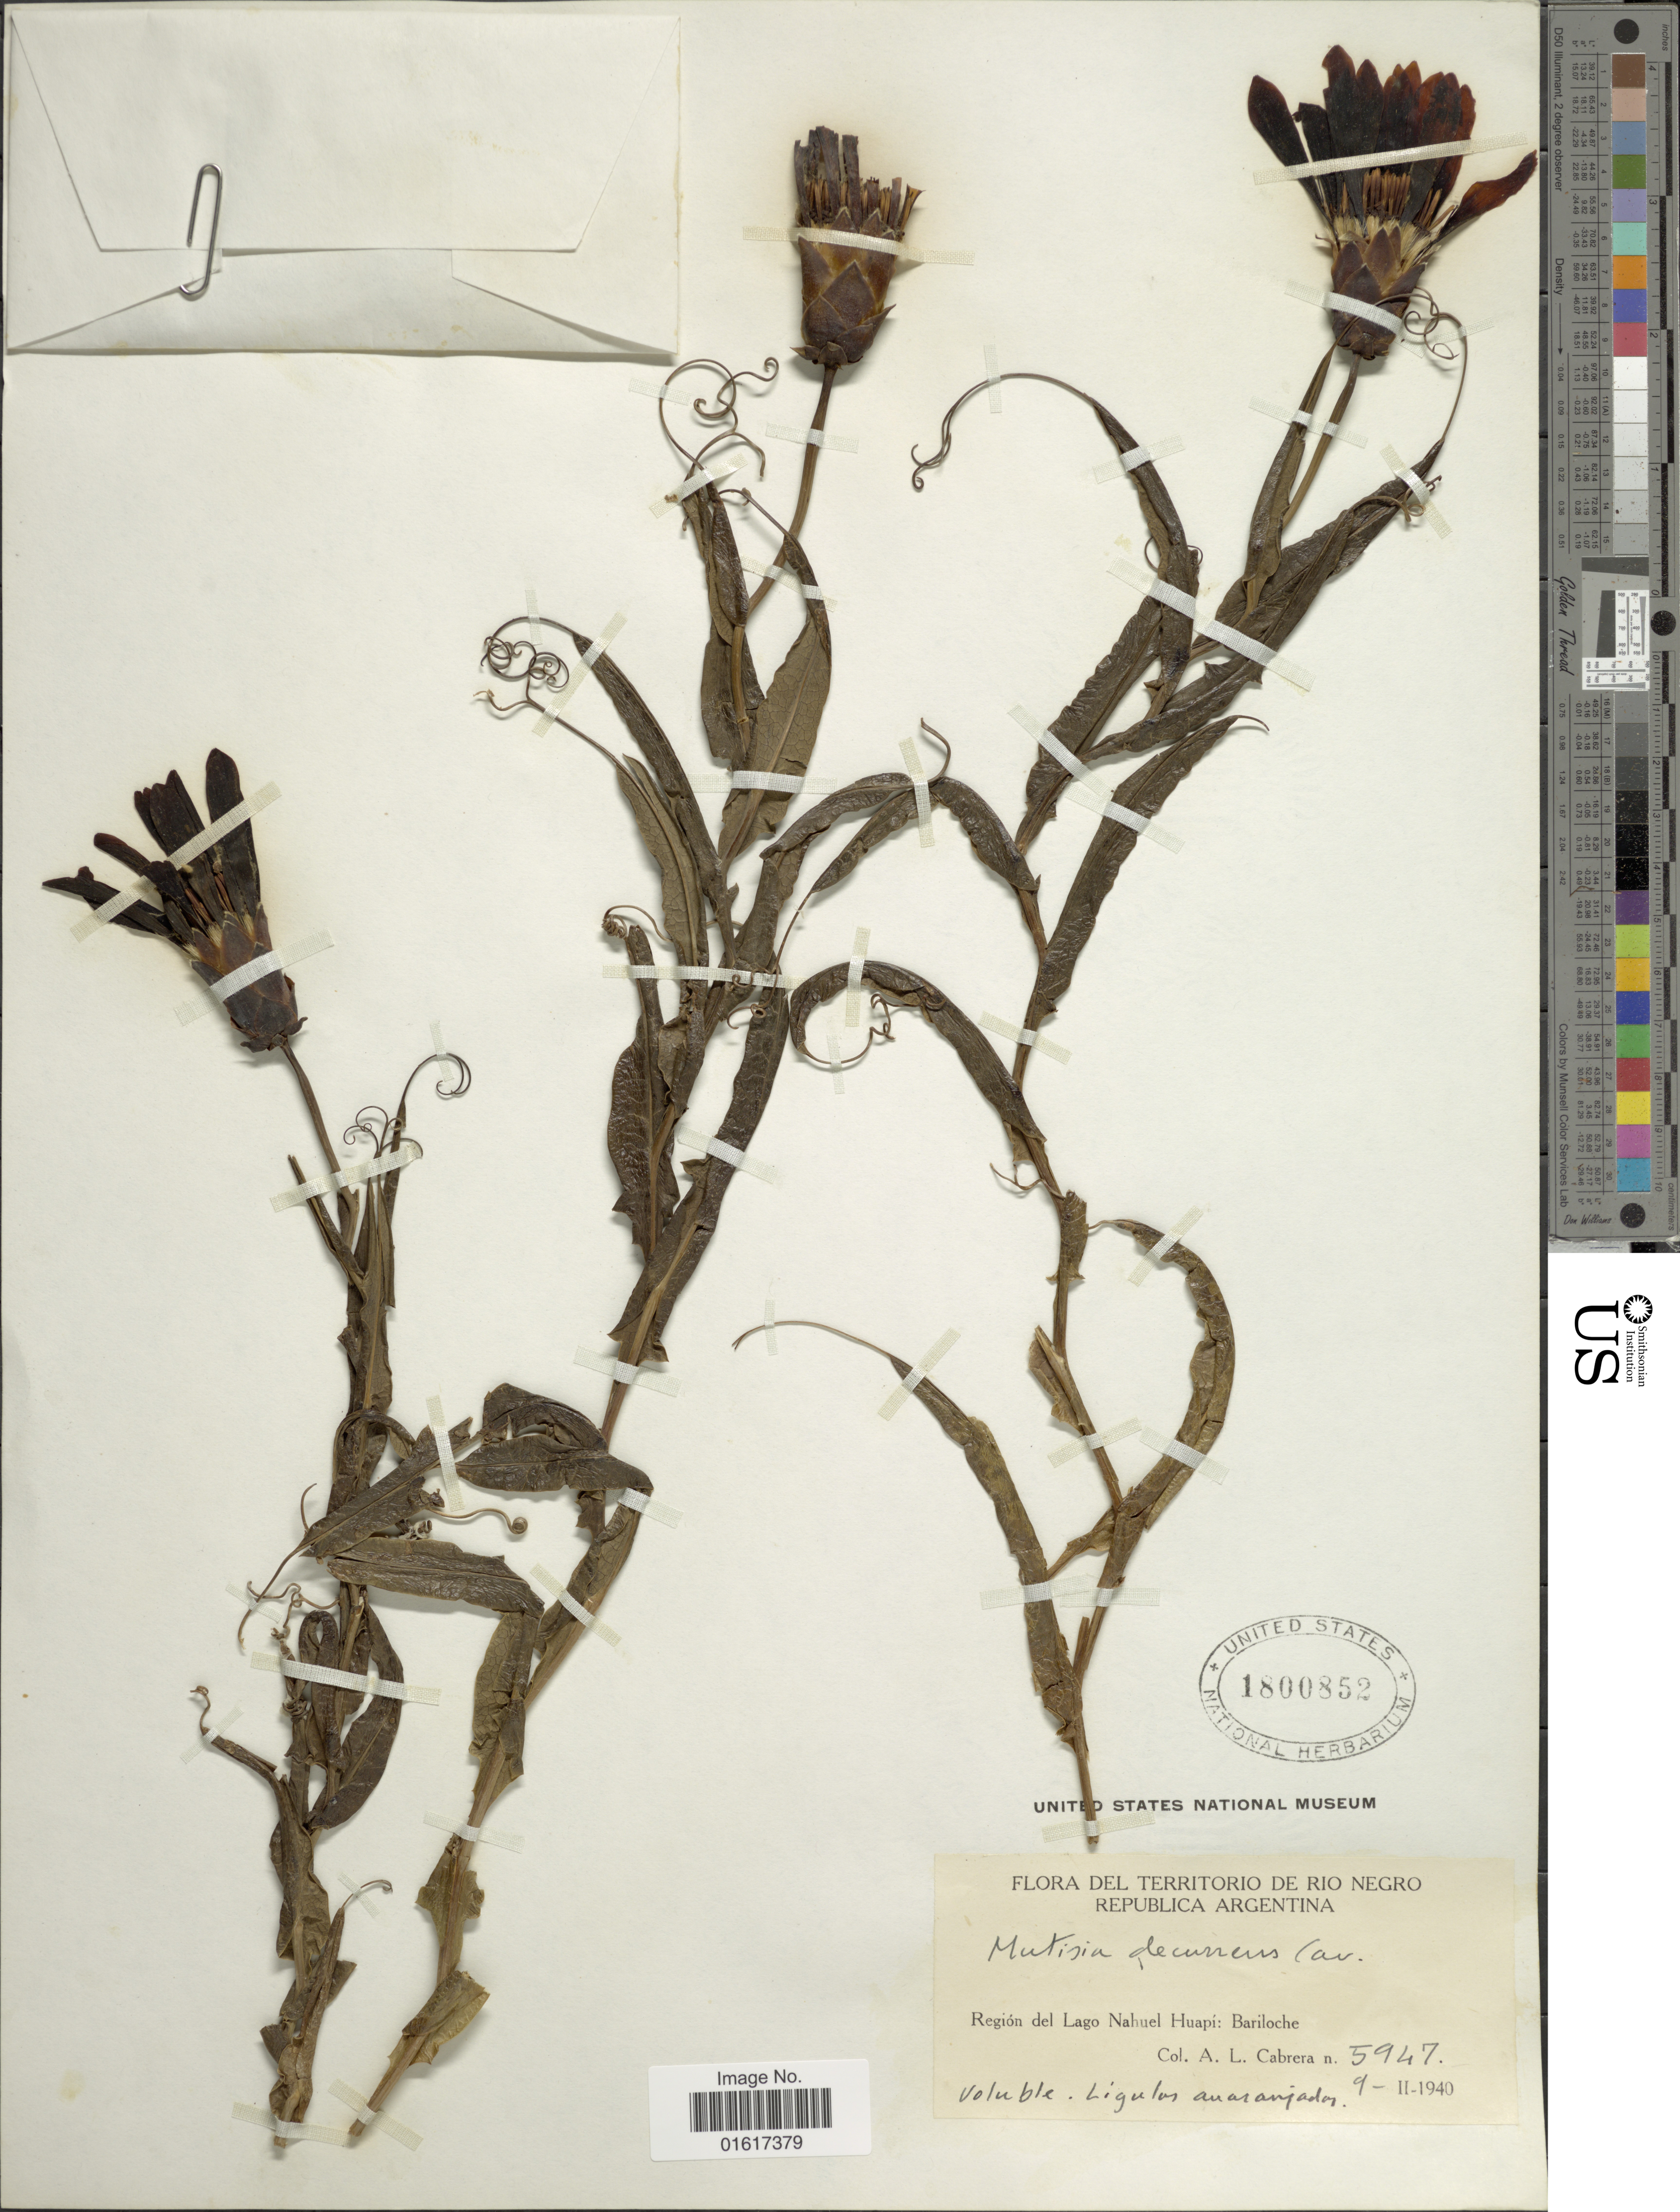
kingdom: Plantae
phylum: Tracheophyta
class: Magnoliopsida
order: Asterales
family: Asteraceae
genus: Mutisia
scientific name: Mutisia decurrens var. decurrens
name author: Cav.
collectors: A. L. Cabrera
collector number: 5947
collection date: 1940-02-09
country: Argentina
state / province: Rio Negro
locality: Región del Lago Nahuel Huapí: Bariloche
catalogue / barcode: US 1800852